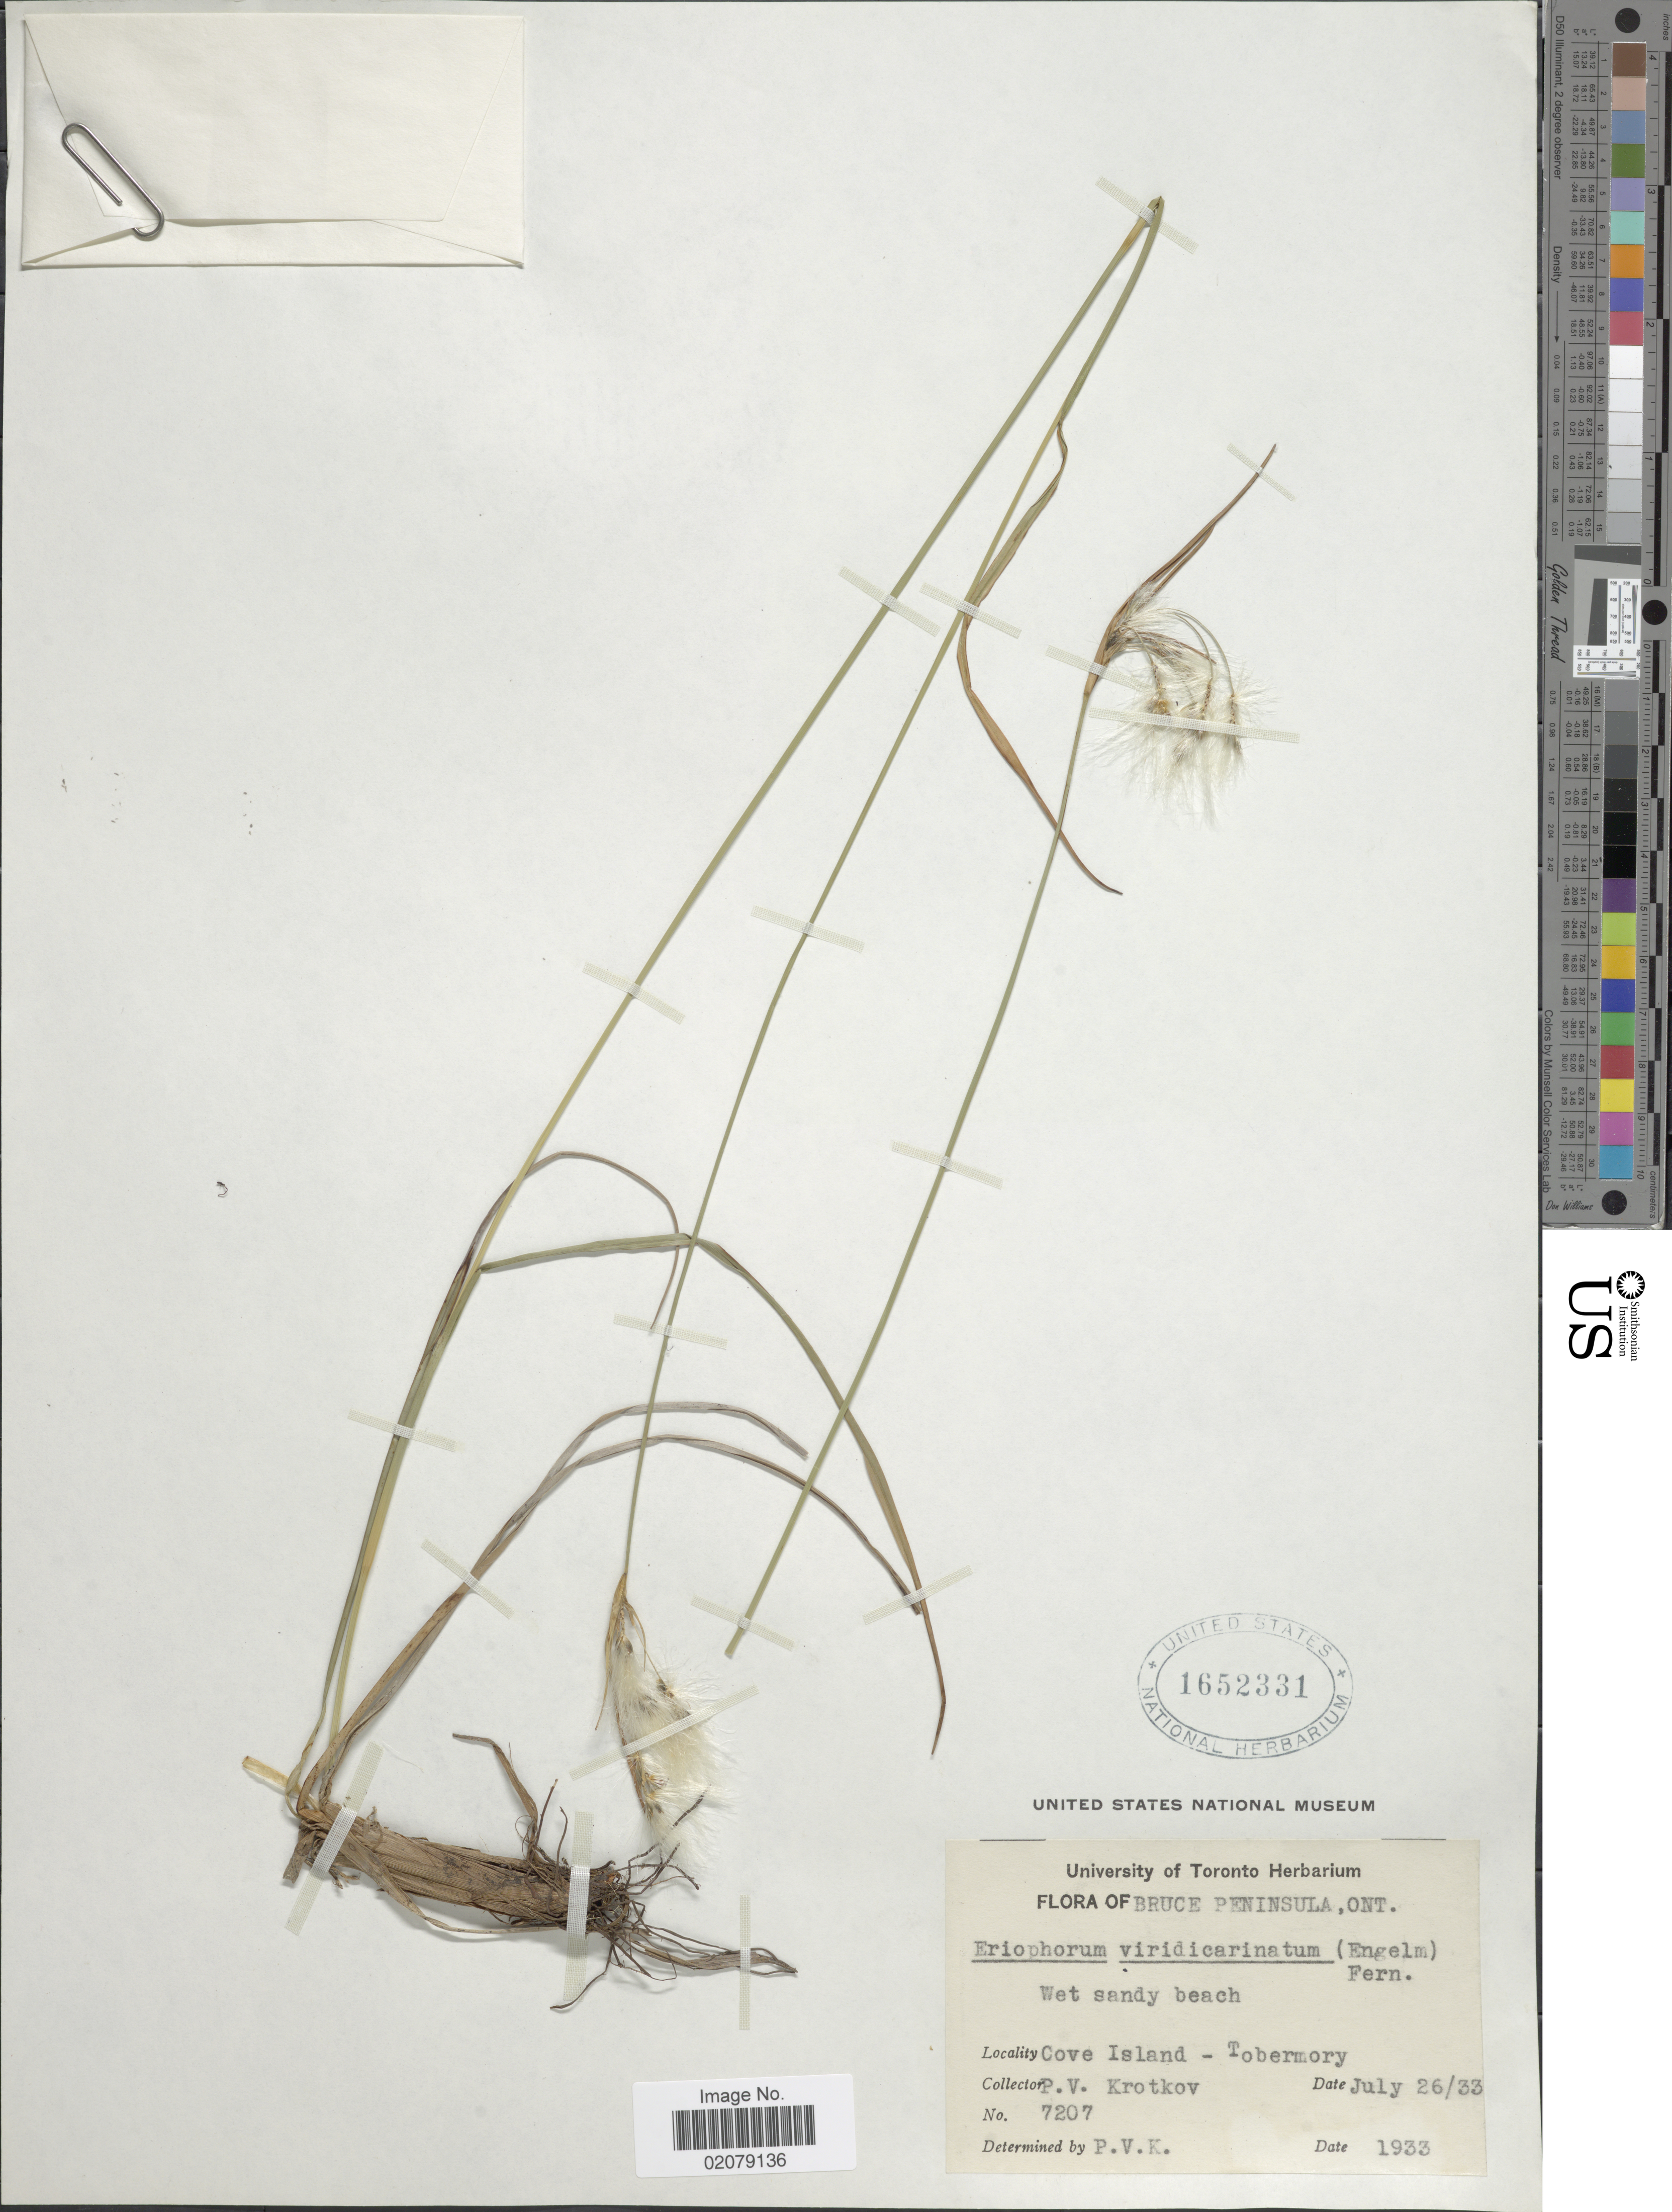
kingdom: Plantae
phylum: Tracheophyta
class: Liliopsida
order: Poales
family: Cyperaceae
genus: Eriophorum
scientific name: Eriophorum viridicarinatum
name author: (Englem.) Fernald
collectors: P. V. Krotkov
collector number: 7207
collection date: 1933-06-26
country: Canada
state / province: Ontario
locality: Bruce Peninsula, Ont., Cove Island, Tobermory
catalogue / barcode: US 1652331